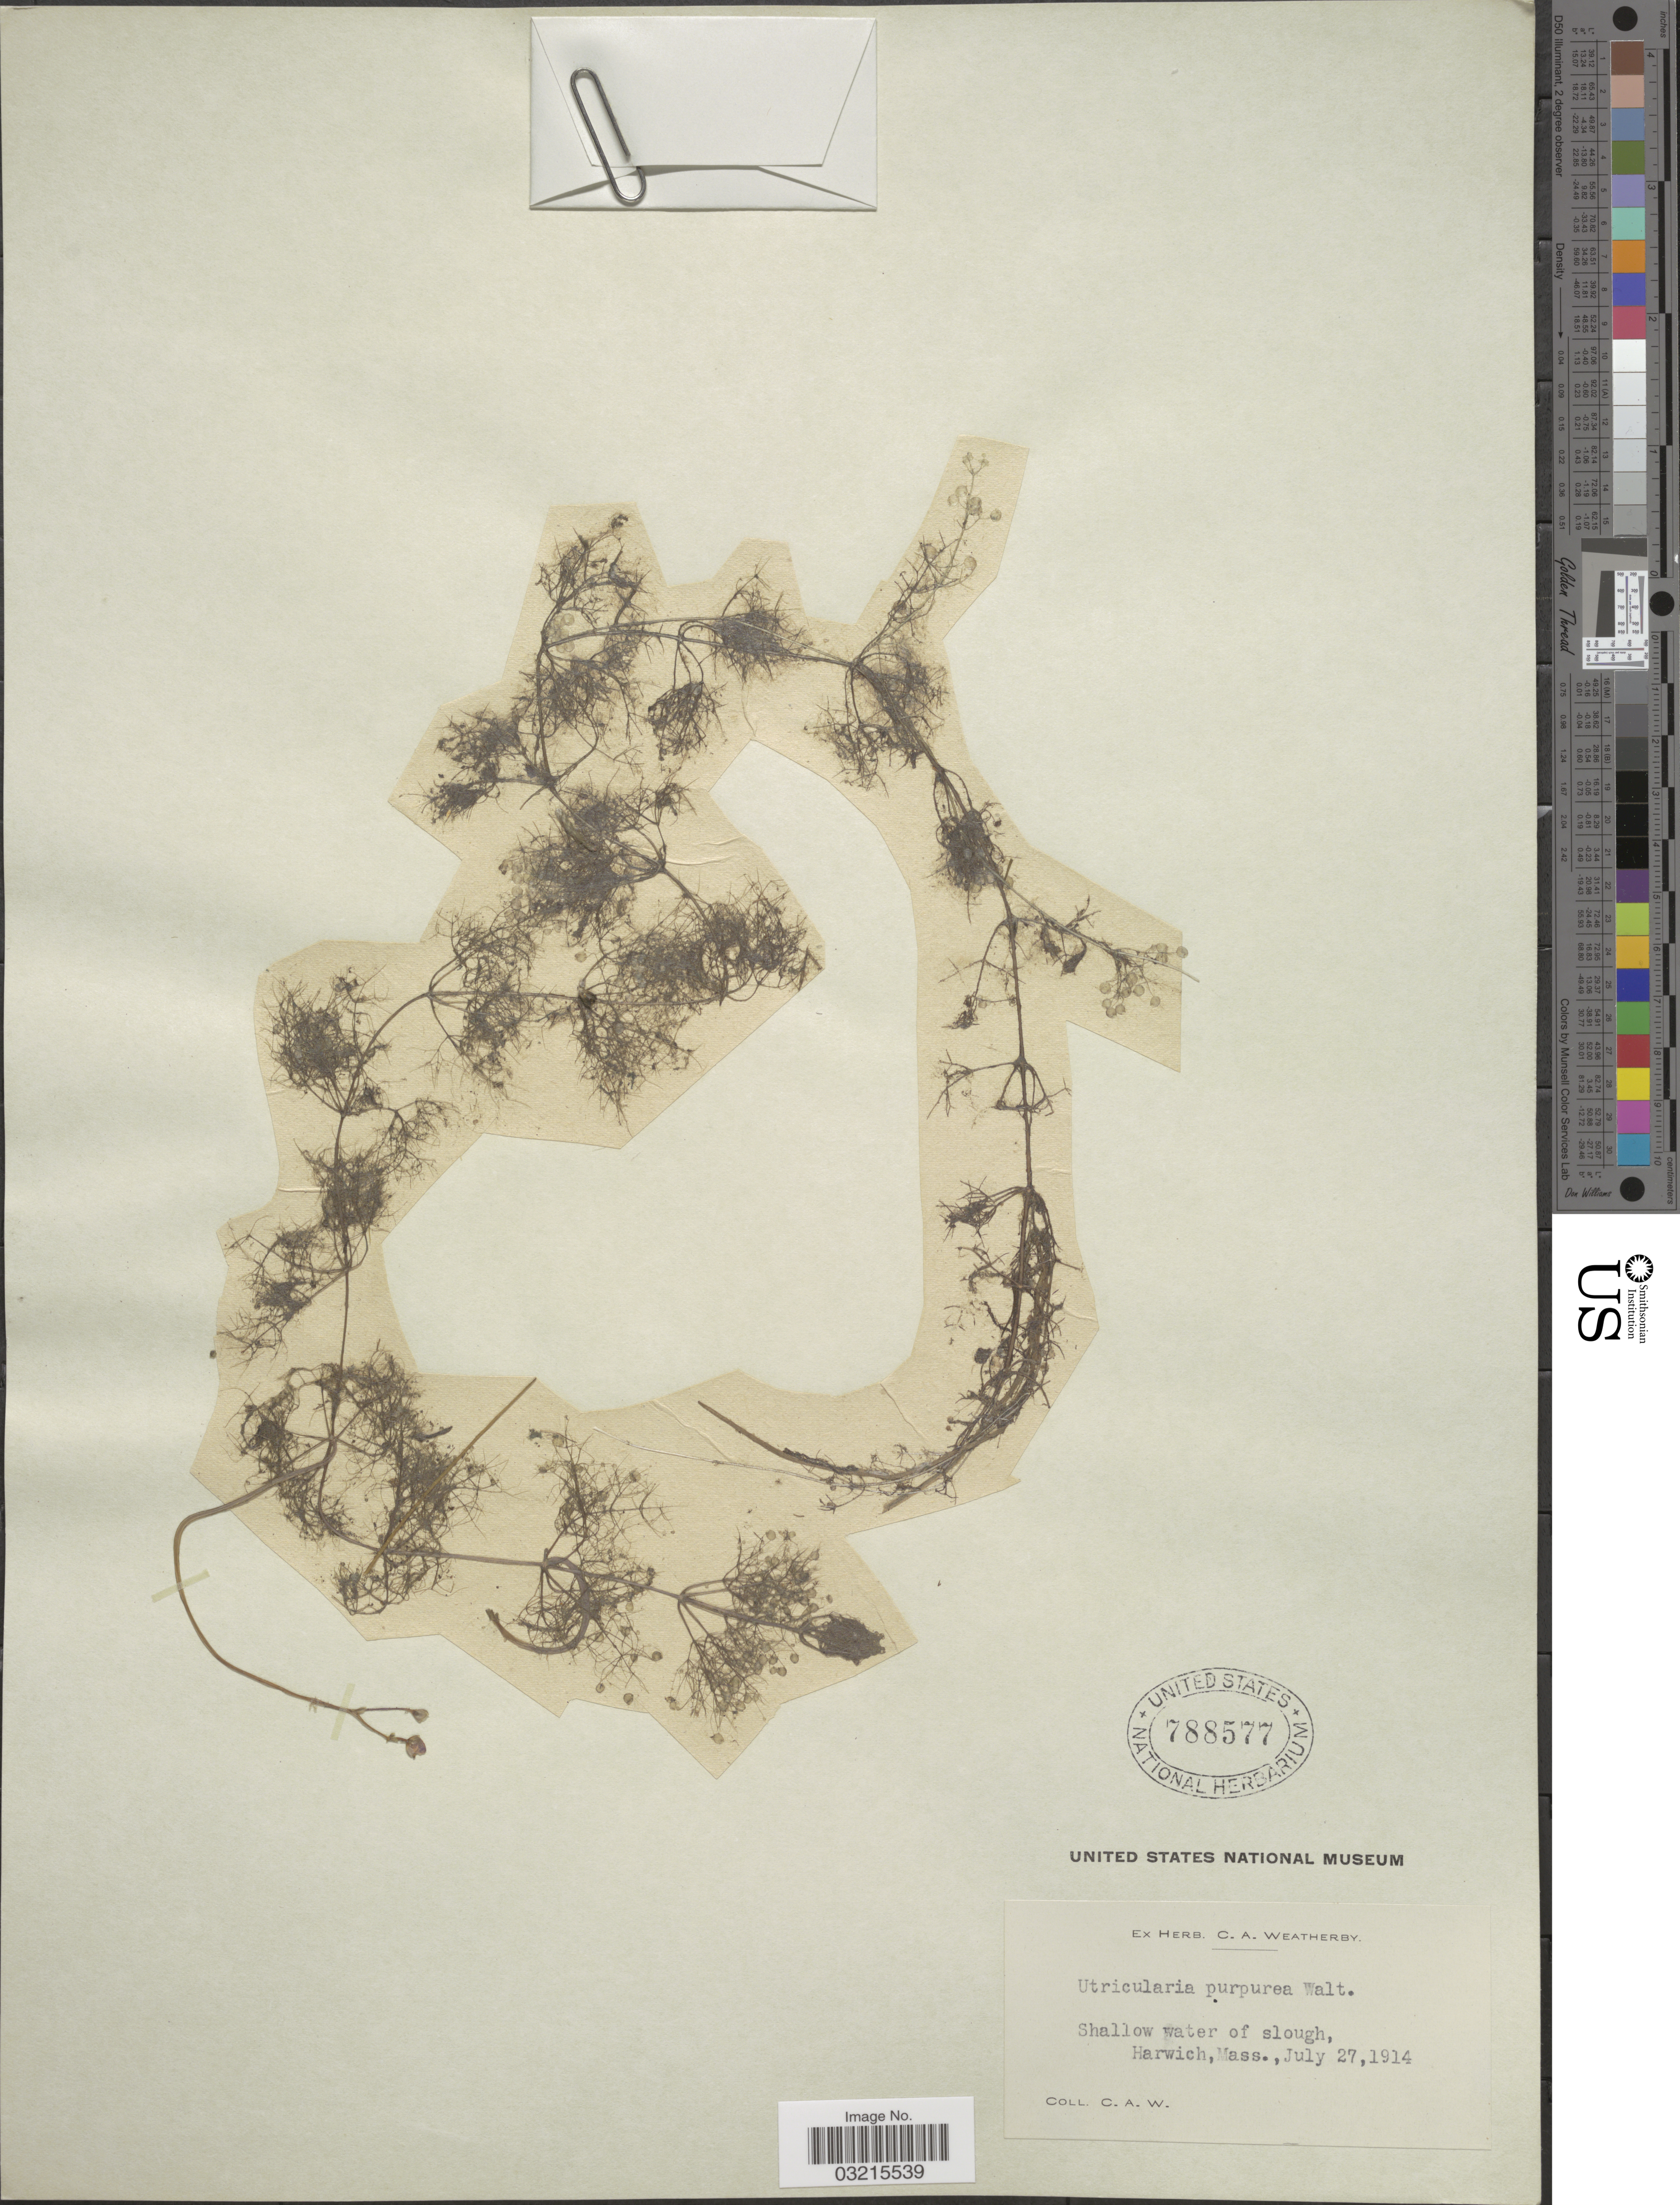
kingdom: Plantae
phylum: Tracheophyta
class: Magnoliopsida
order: Lamiales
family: Lentibulariaceae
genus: Utricularia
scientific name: Utricularia purpurea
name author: Walter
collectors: C. A. Weatherby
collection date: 1914-07-27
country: United States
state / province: Massachusetts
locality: Harwich, Mass.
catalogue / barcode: US 788577